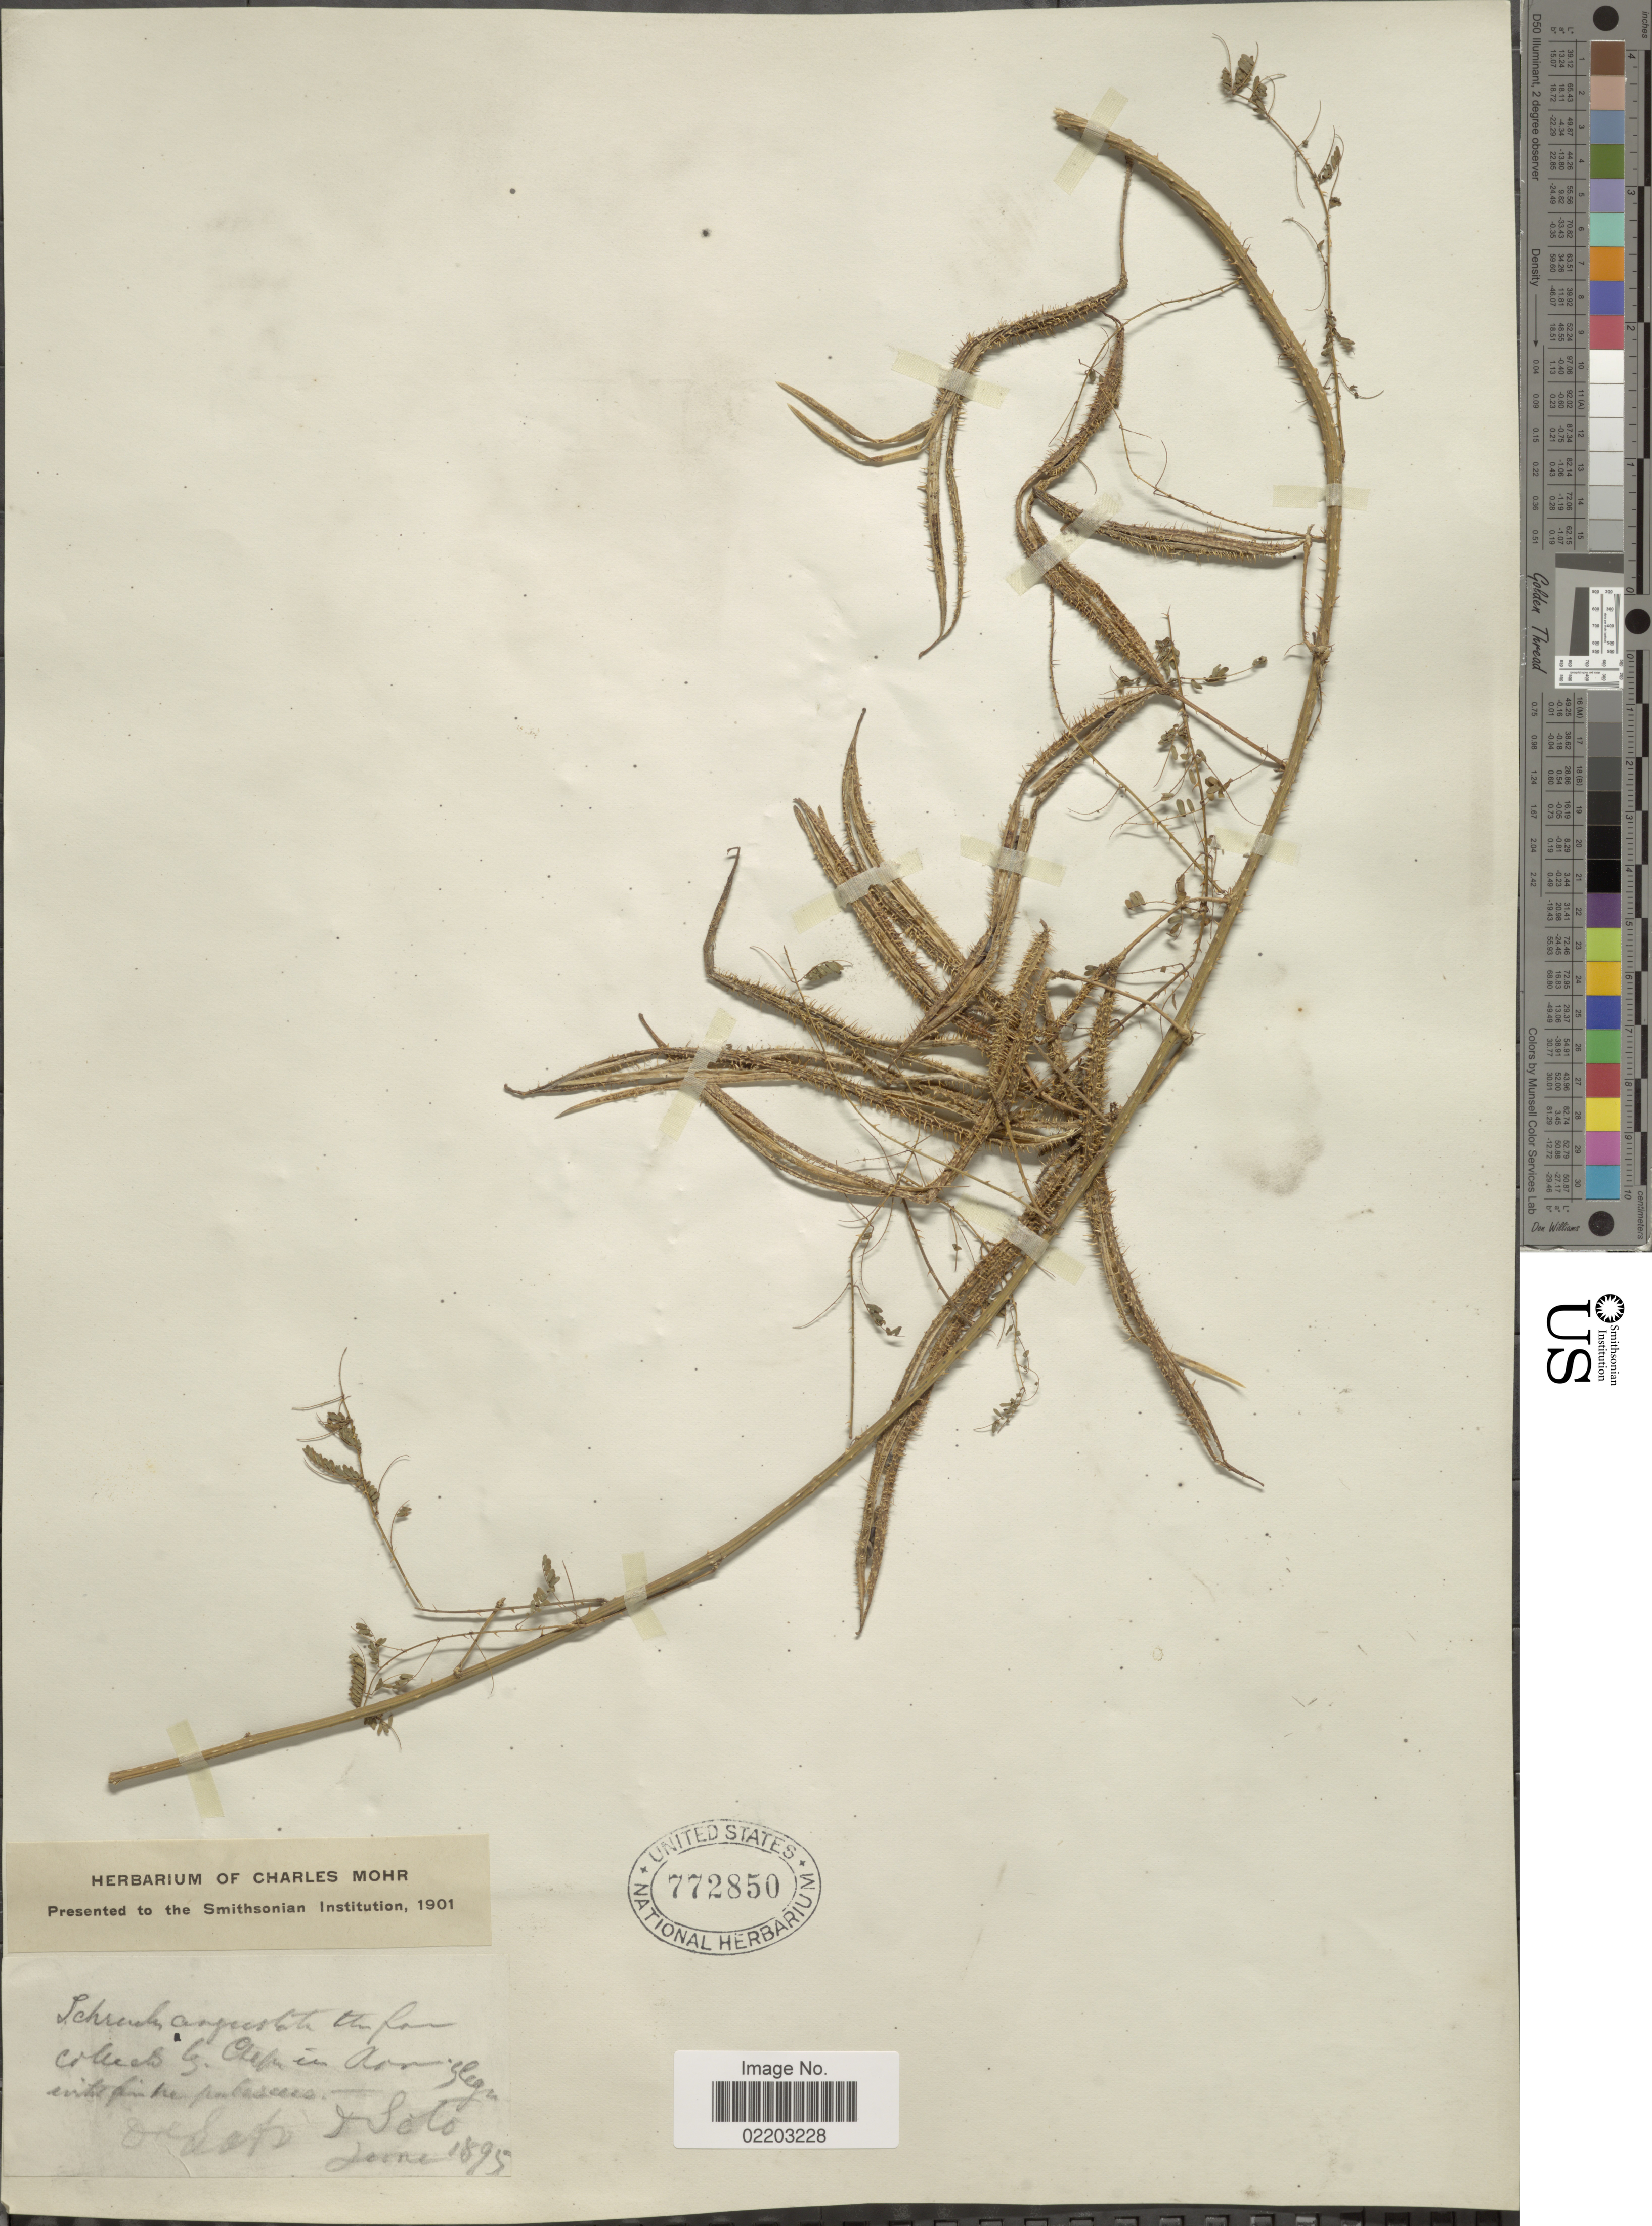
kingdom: Plantae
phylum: Tracheophyta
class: Magnoliopsida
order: Fabales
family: Fabaceae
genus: Mimosa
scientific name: Mimosa microphylla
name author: Dryand.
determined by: Strong, M. T., (US), Smithsonian Institution - National Museum of Natural History (UNITED STATES)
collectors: ex herb. C. Mohr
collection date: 1895-06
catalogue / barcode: US 772850